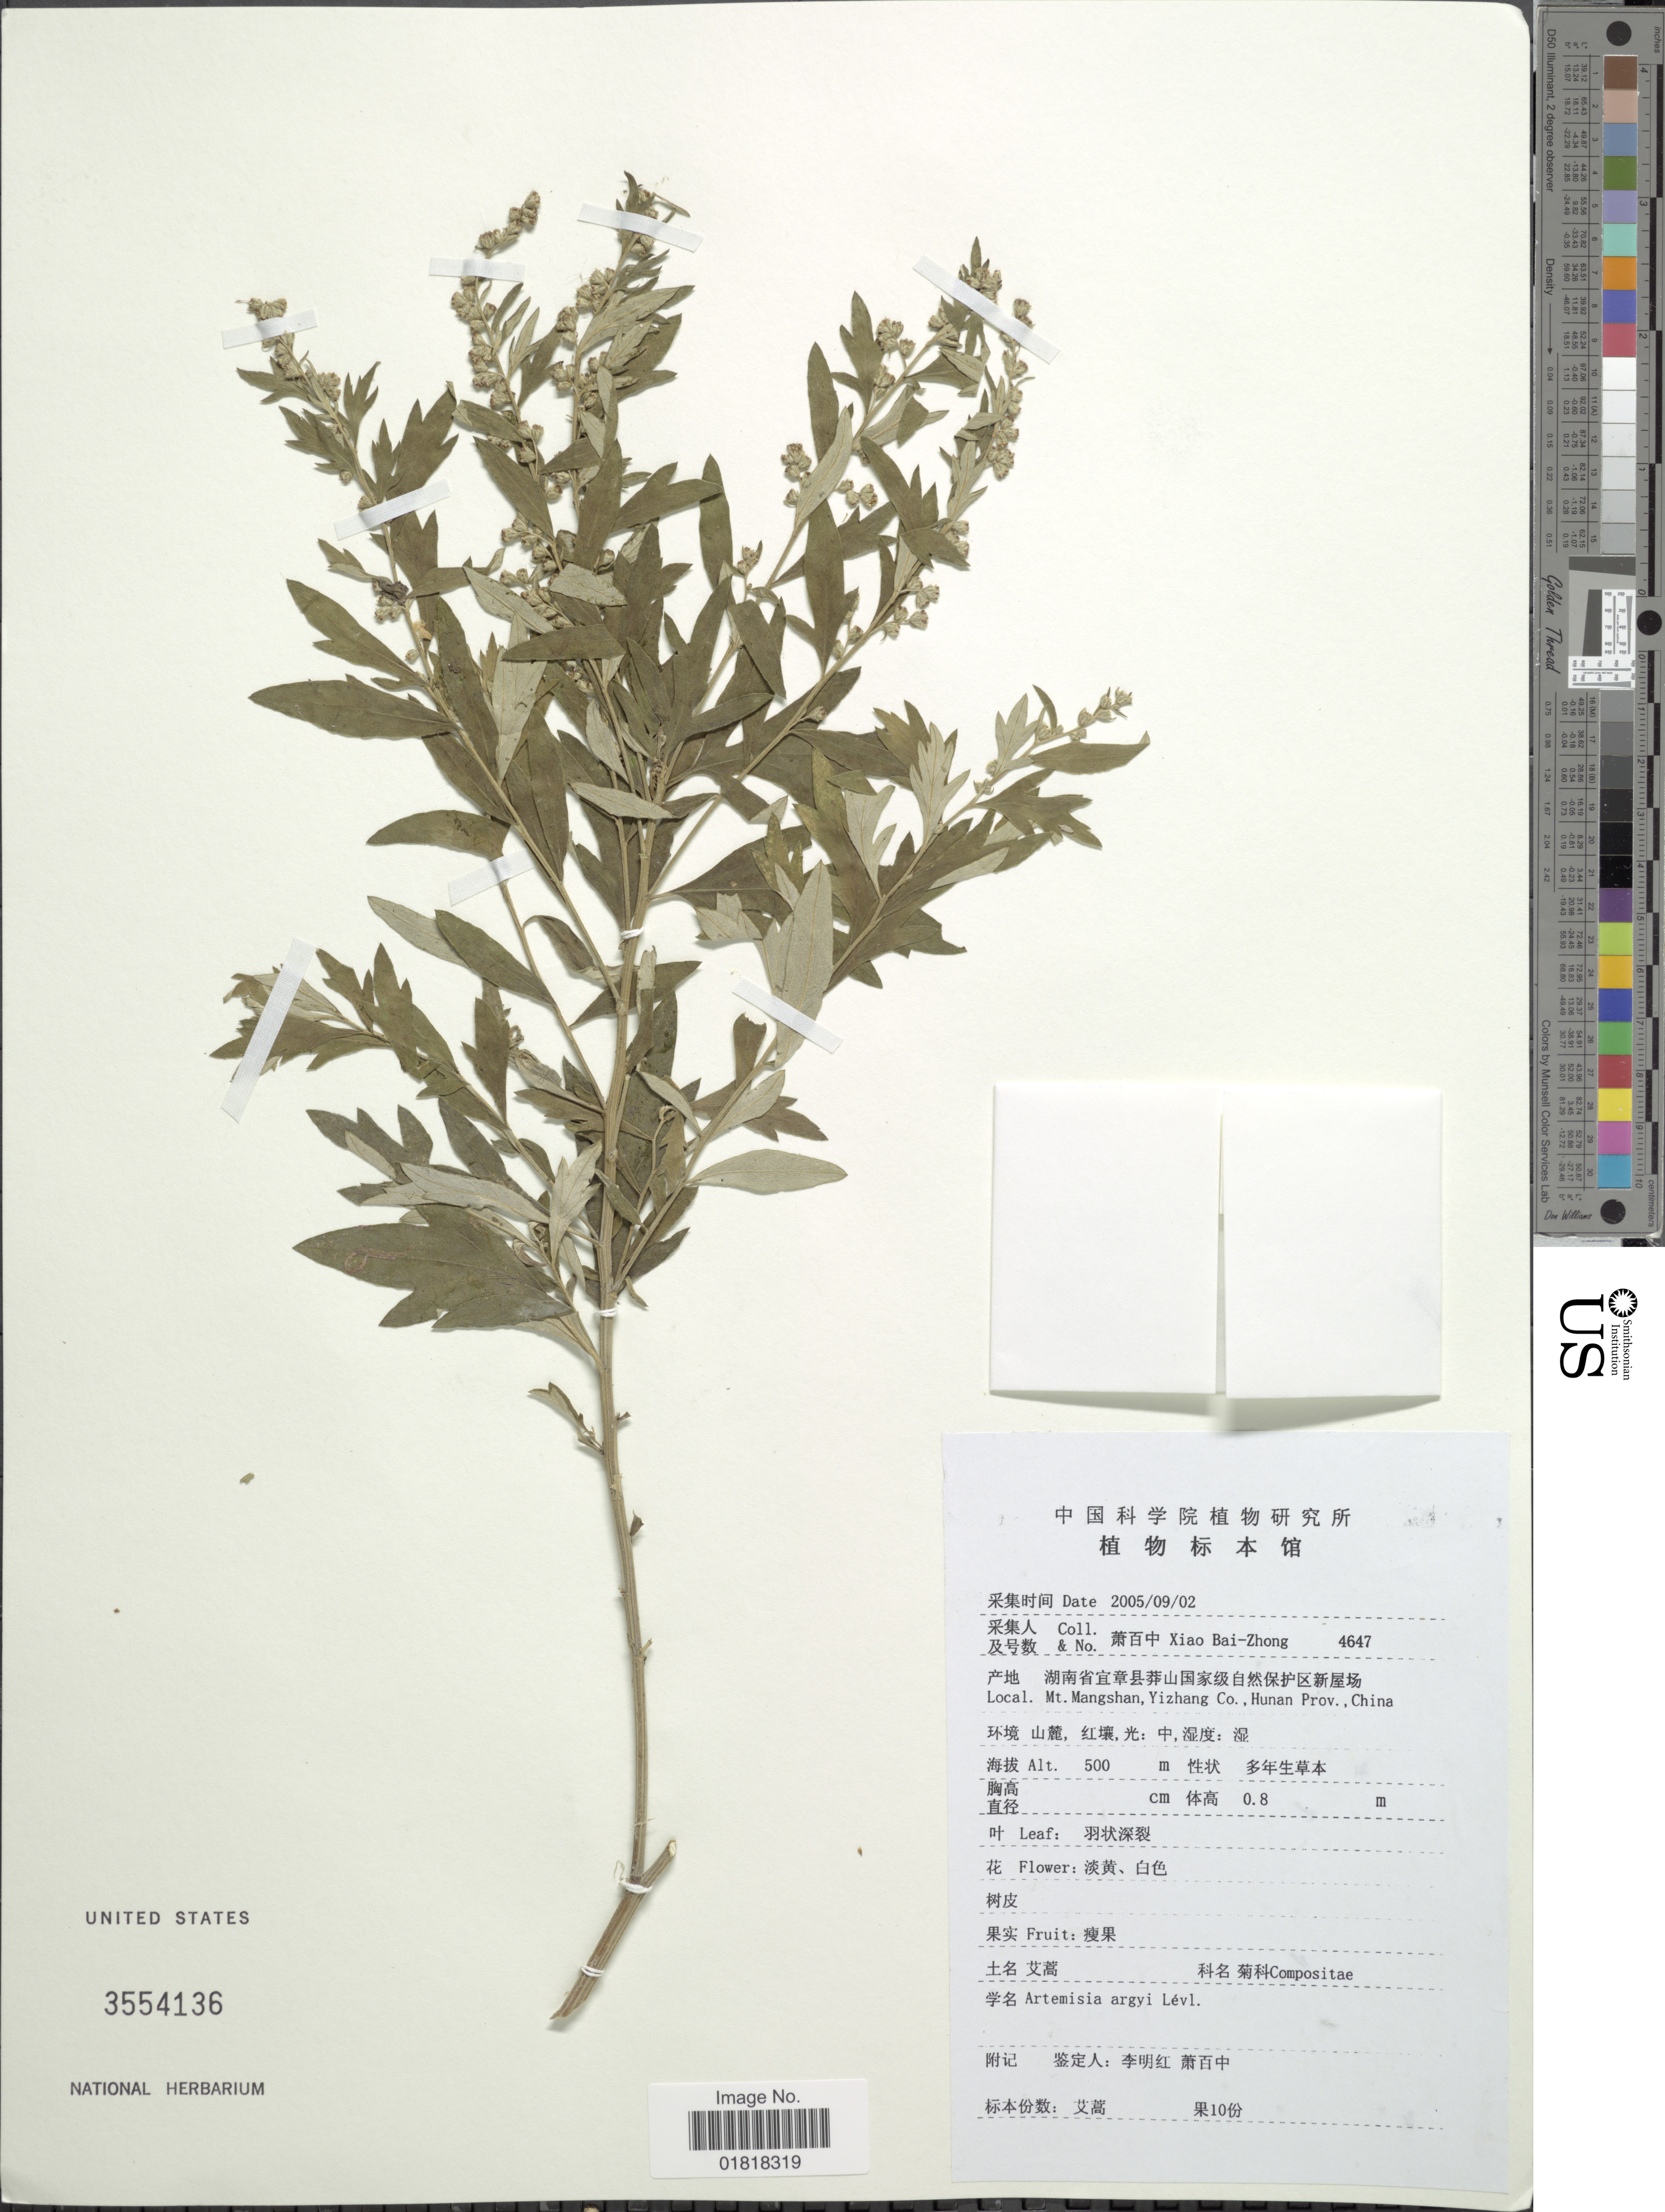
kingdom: Plantae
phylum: Tracheophyta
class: Magnoliopsida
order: Asterales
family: Asteraceae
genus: Artemisia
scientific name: Artemisia argyi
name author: H. Lév. & Vaniot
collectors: B. Z. Xiao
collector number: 4647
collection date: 2005-09-02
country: China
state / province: Hunan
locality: Mt. Mangshan, Yizhang Co.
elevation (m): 500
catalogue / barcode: US 3554136